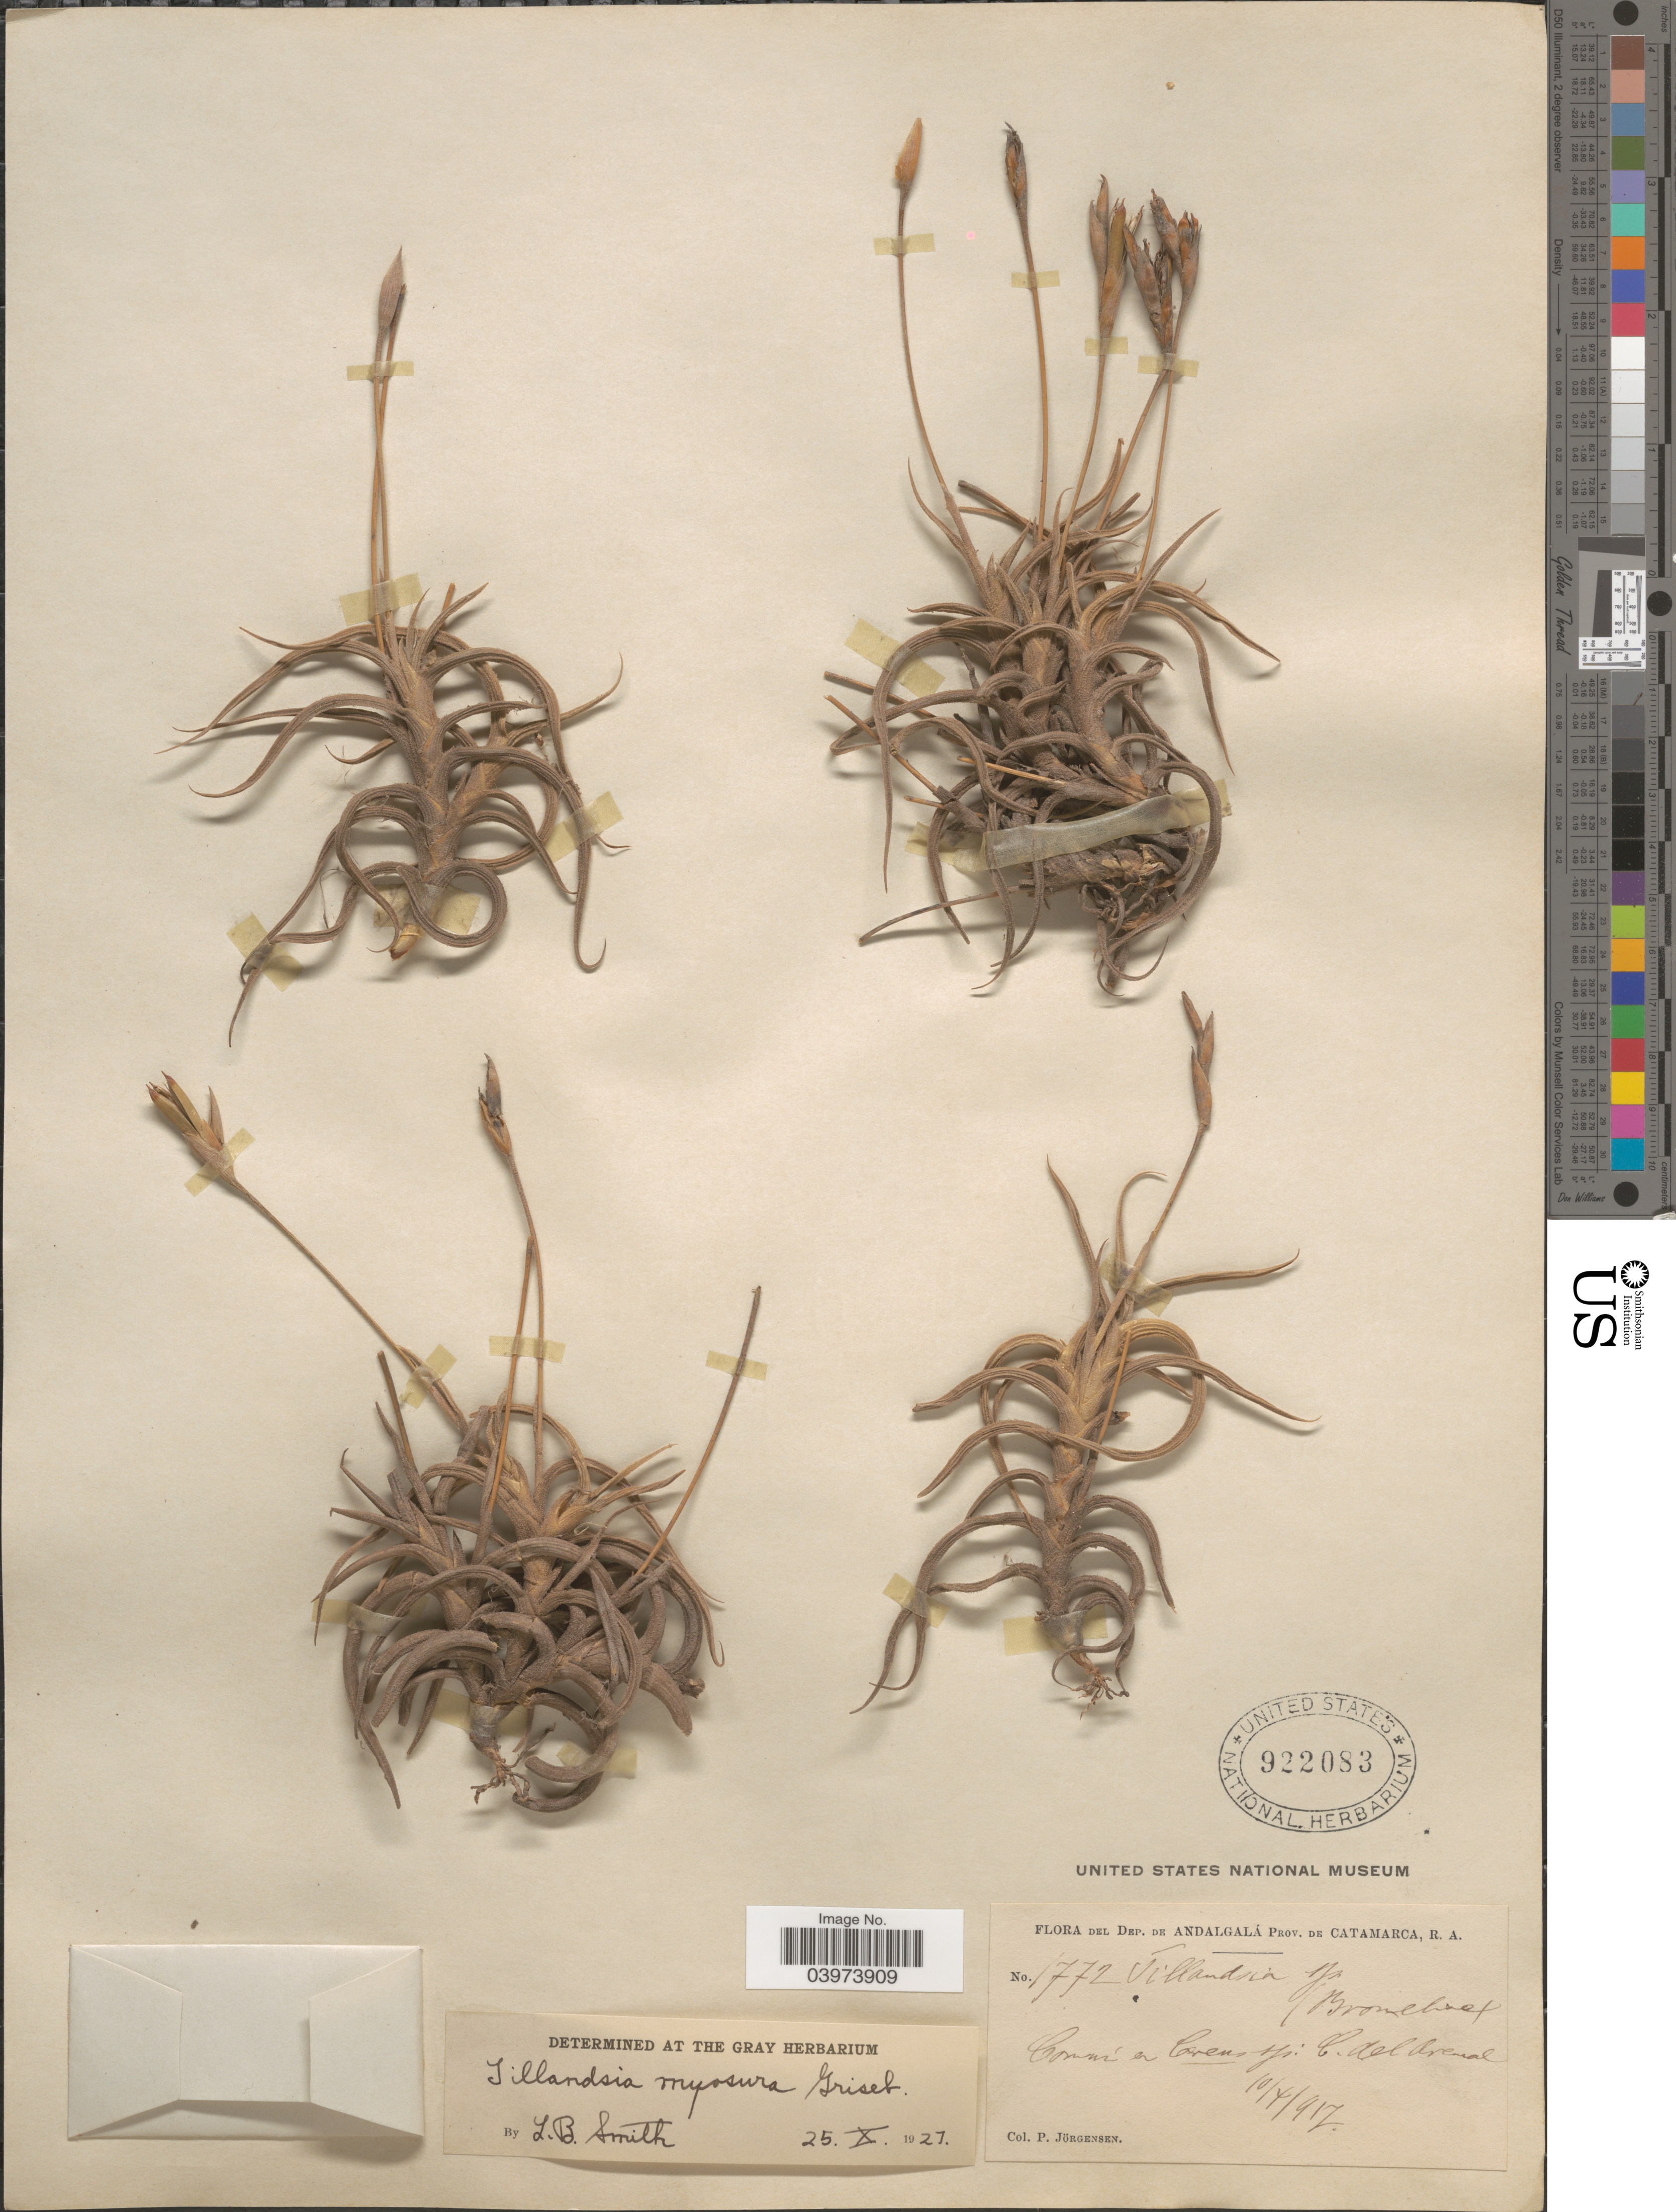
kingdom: Plantae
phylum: Tracheophyta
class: Liliopsida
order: Poales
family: Bromeliaceae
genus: Tillandsia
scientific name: Tillandsia myosura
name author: Griseb.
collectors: P. Jörgensen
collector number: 1772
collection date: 1917-04-10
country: Argentina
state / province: Catamarca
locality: Dep. de Andalgalá. C. del Arenal.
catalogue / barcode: US 922083